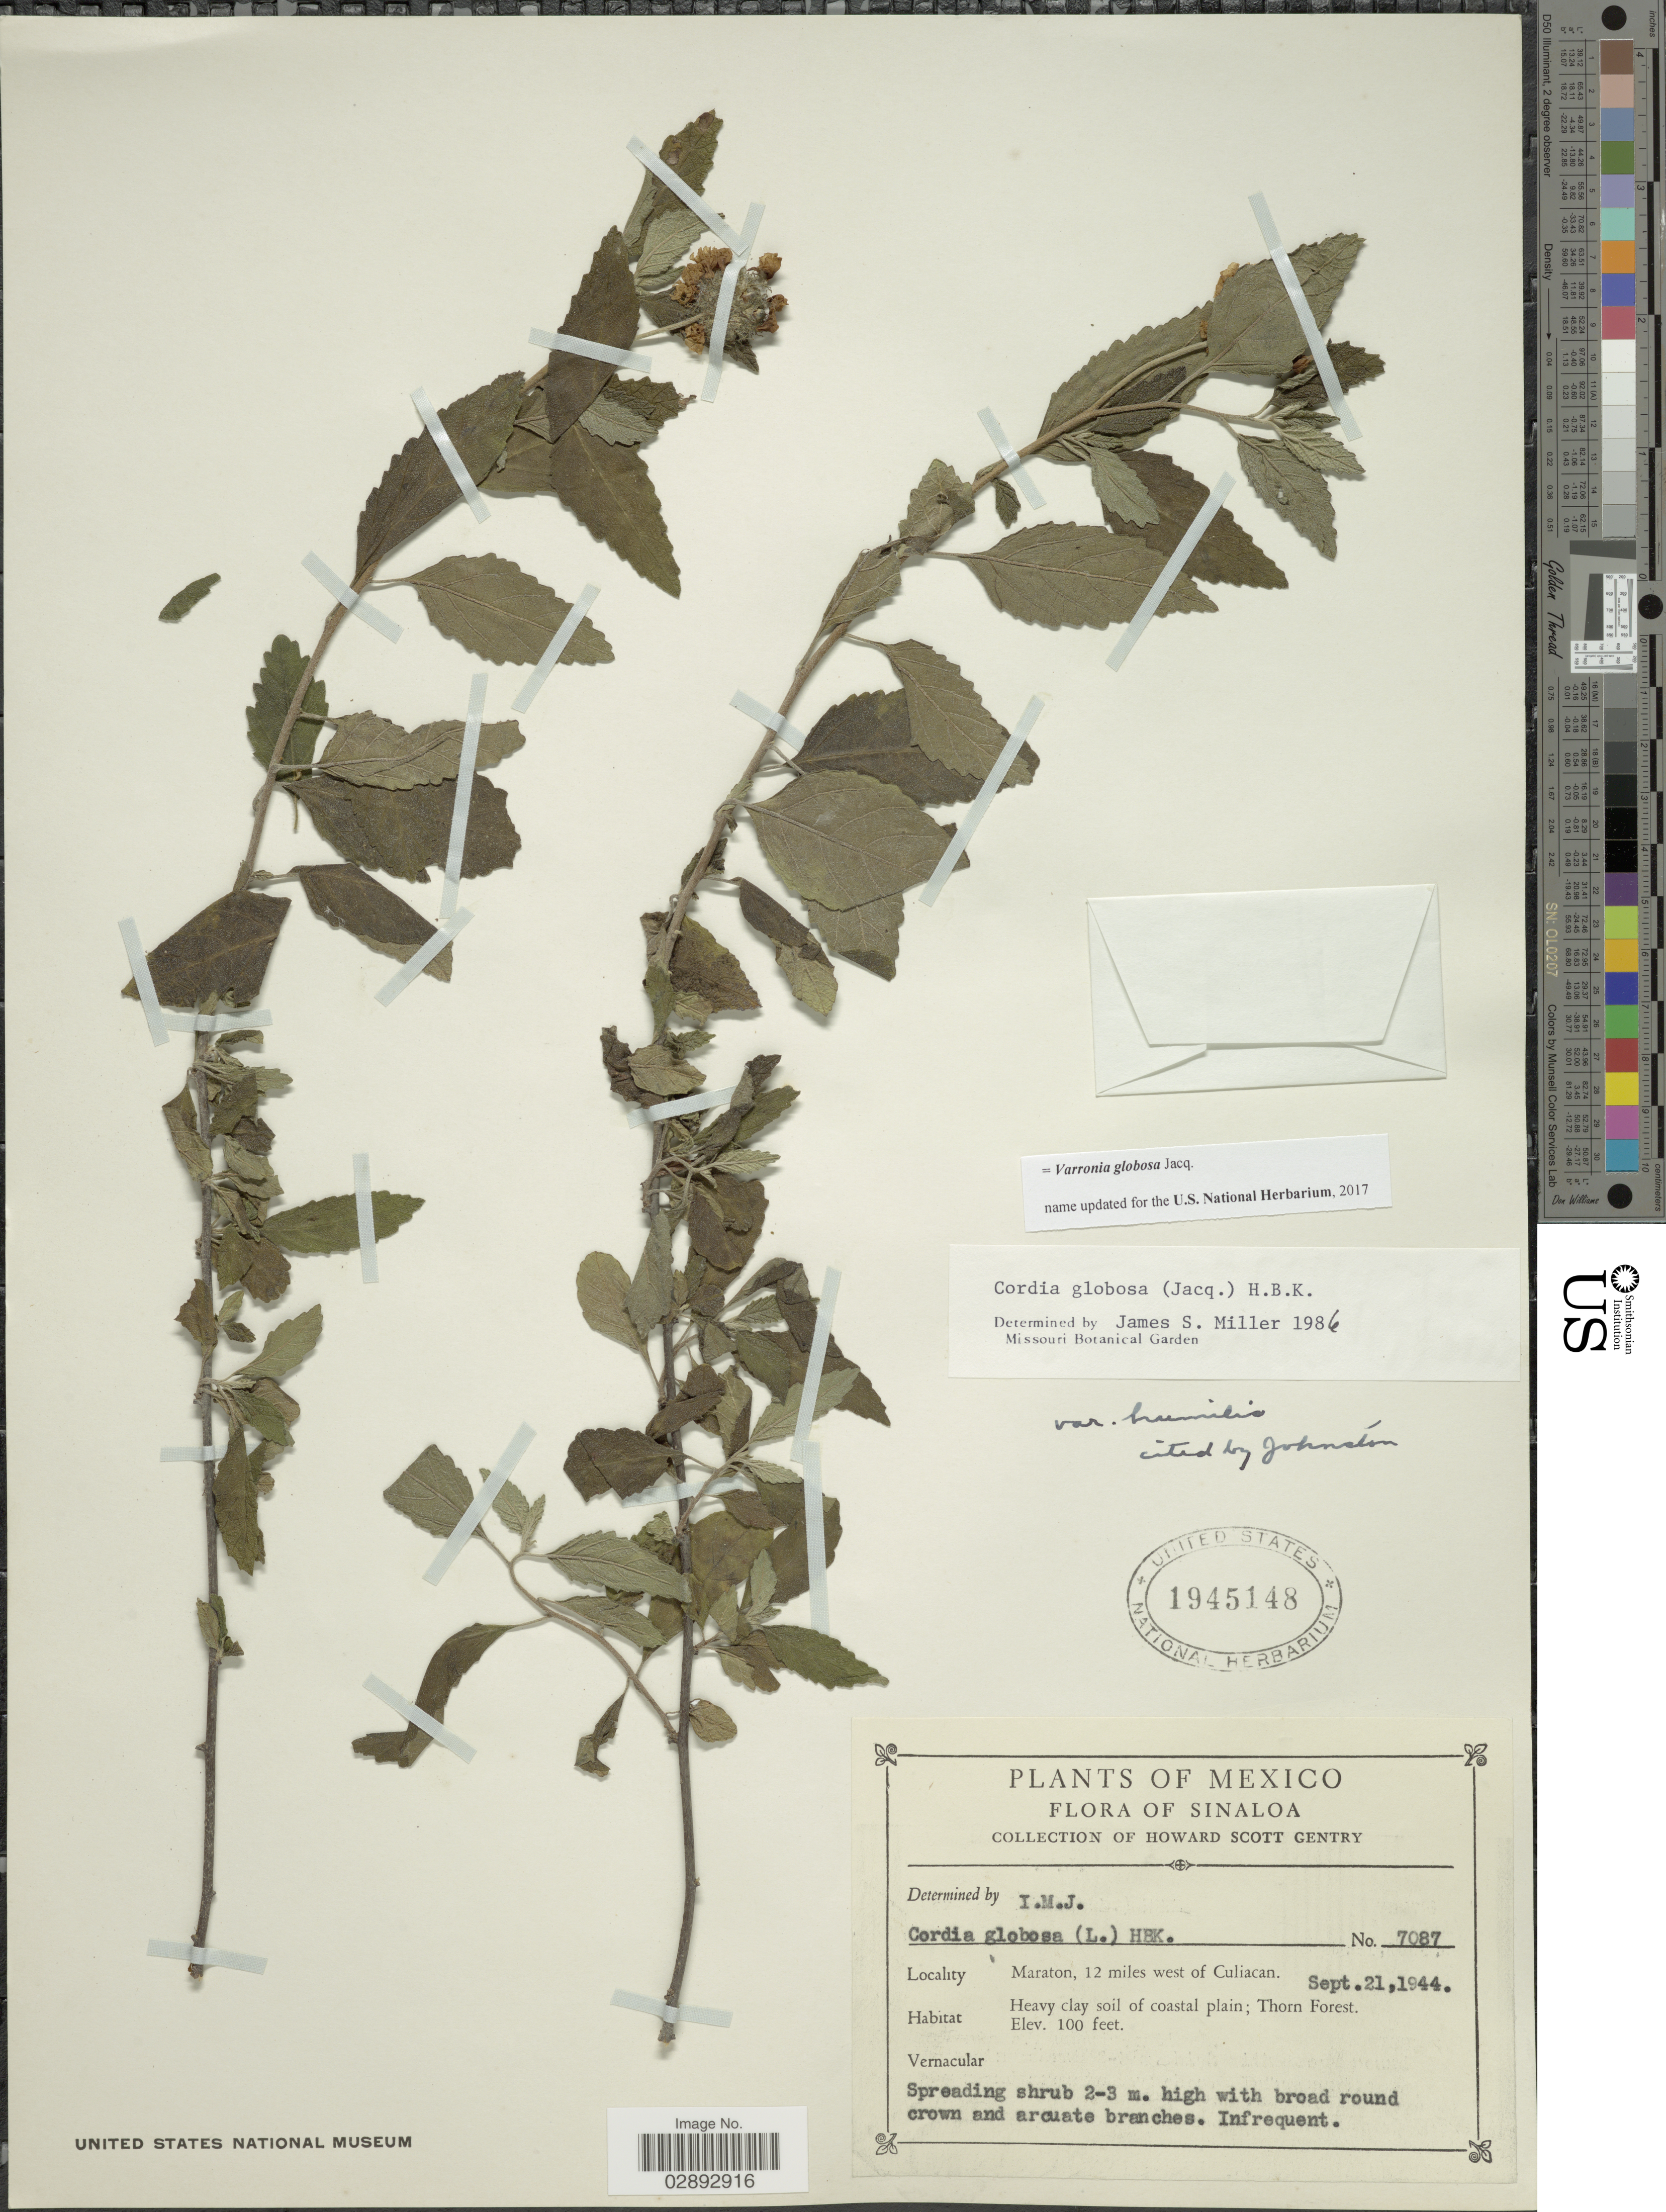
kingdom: Plantae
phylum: Tracheophyta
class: Magnoliopsida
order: Boraginales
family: Cordiaceae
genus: Varronia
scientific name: Varronia globosa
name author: Jacq.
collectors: H. S. Gentry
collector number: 7087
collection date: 1944-09-21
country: Mexico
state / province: Sinaloa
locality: Maraton, 12 miles west of Culiacan.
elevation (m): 30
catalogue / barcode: US 1945148